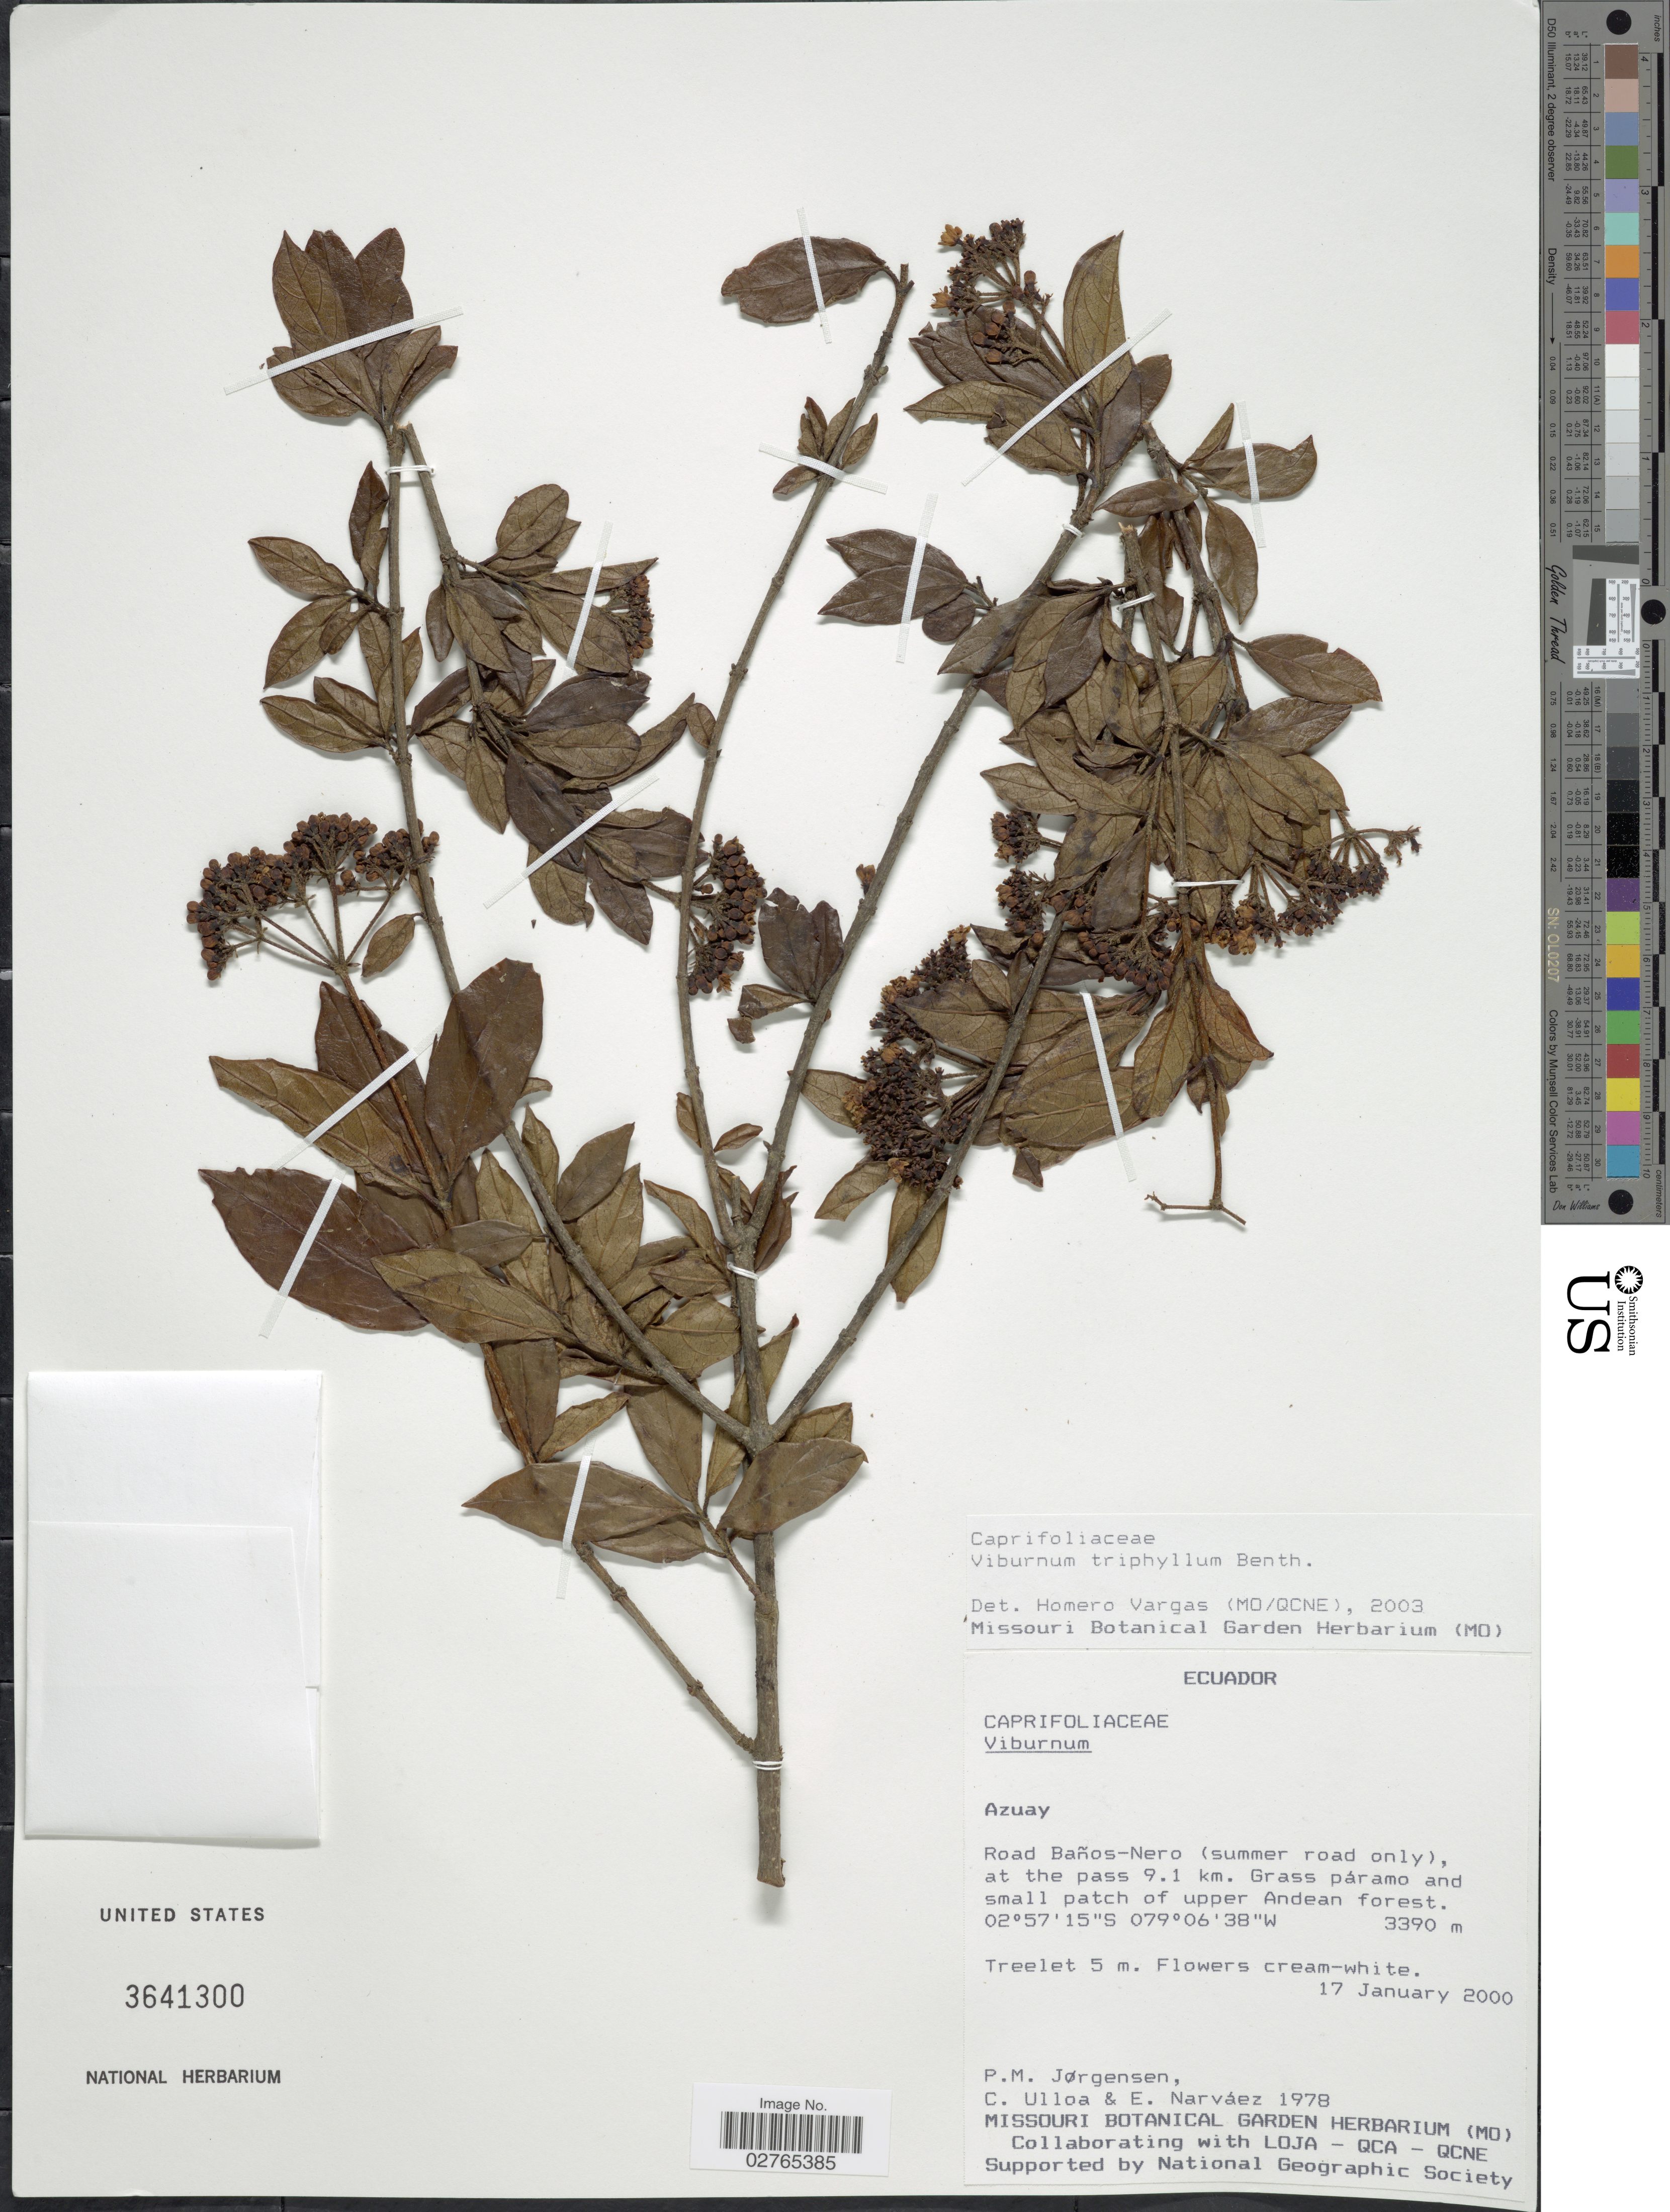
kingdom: Plantae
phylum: Tracheophyta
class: Magnoliopsida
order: Dipsacales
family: Viburnaceae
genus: Viburnum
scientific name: Viburnum triphyllum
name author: Benth.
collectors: P. Jørgensen, C. Ulloa & E. Narváez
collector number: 1978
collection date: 2000-01-17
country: Ecuador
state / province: Azuay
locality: Road Baños-Nero (summer road only), at the pass 9.1 km. Grass páramo and small pitch of upper Andean forest.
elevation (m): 3390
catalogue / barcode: US 3641300